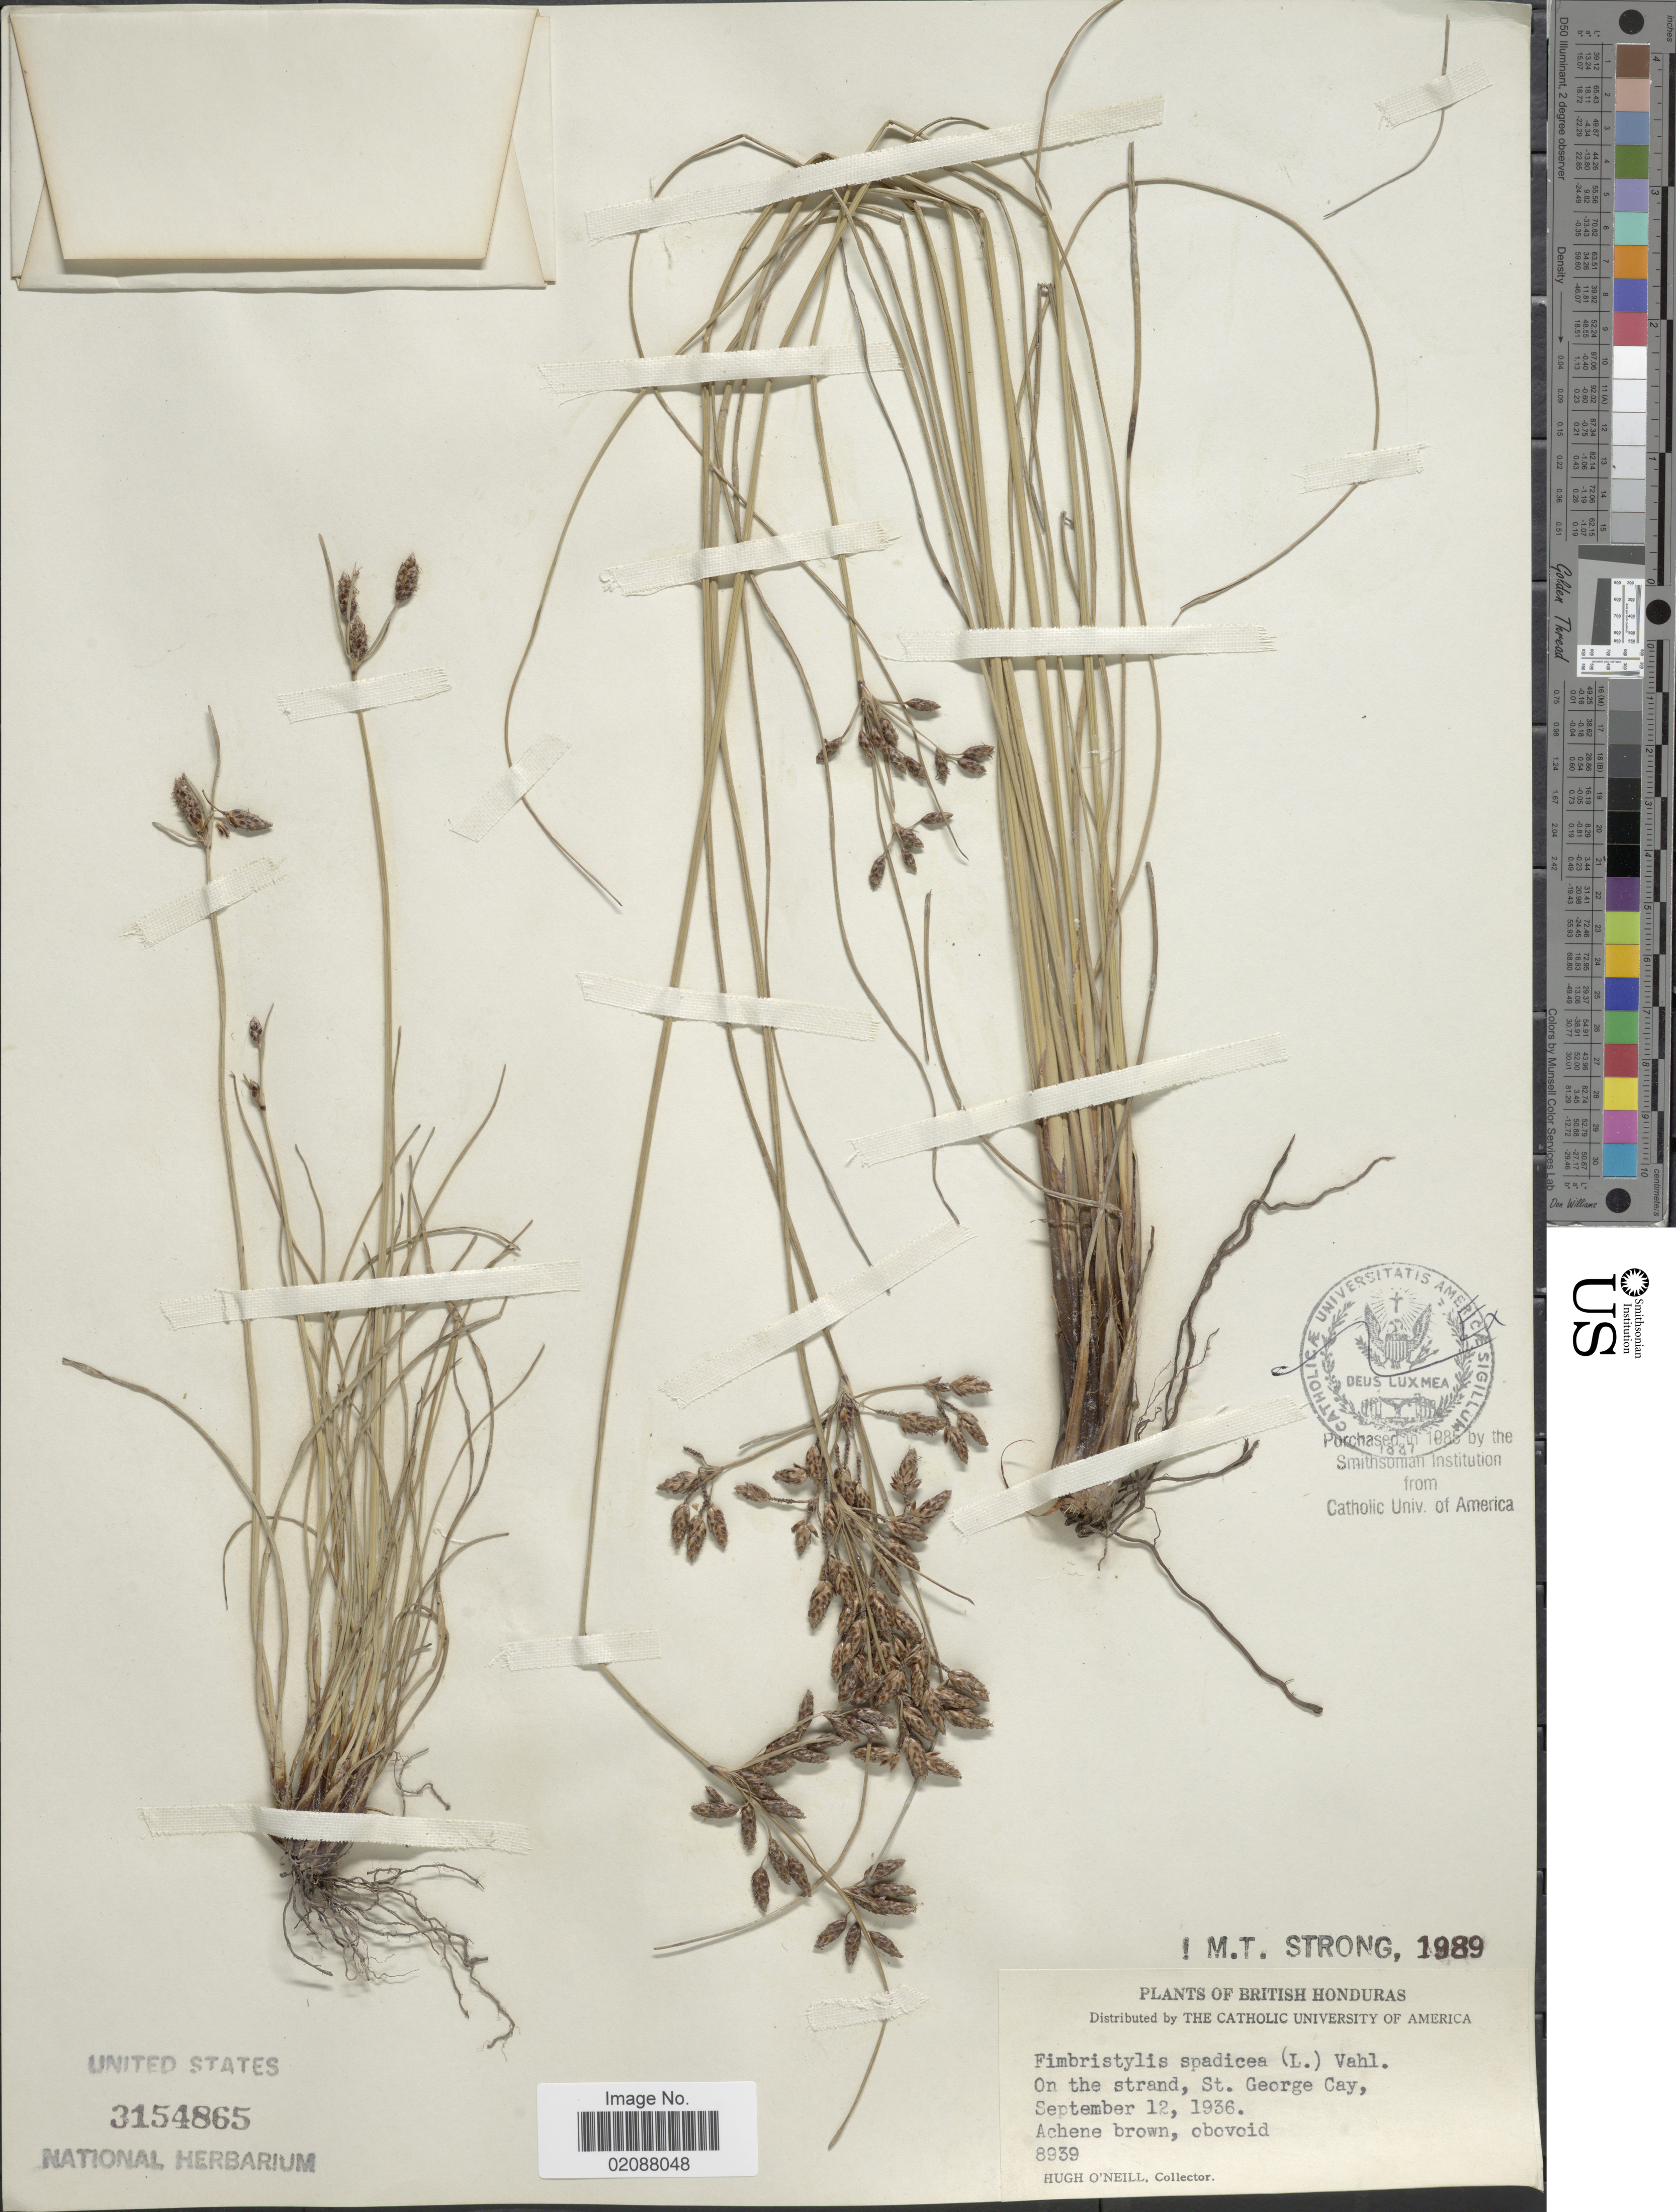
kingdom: Plantae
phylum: Tracheophyta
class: Liliopsida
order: Poales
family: Cyperaceae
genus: Fimbristylis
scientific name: Fimbristylis spadicea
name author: (L.) Vahl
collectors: H. O'Neill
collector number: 8939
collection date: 1936-09-12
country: Belize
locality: British Honduras, on the strand, St. George Cay, Achene brown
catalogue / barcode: US 3154865